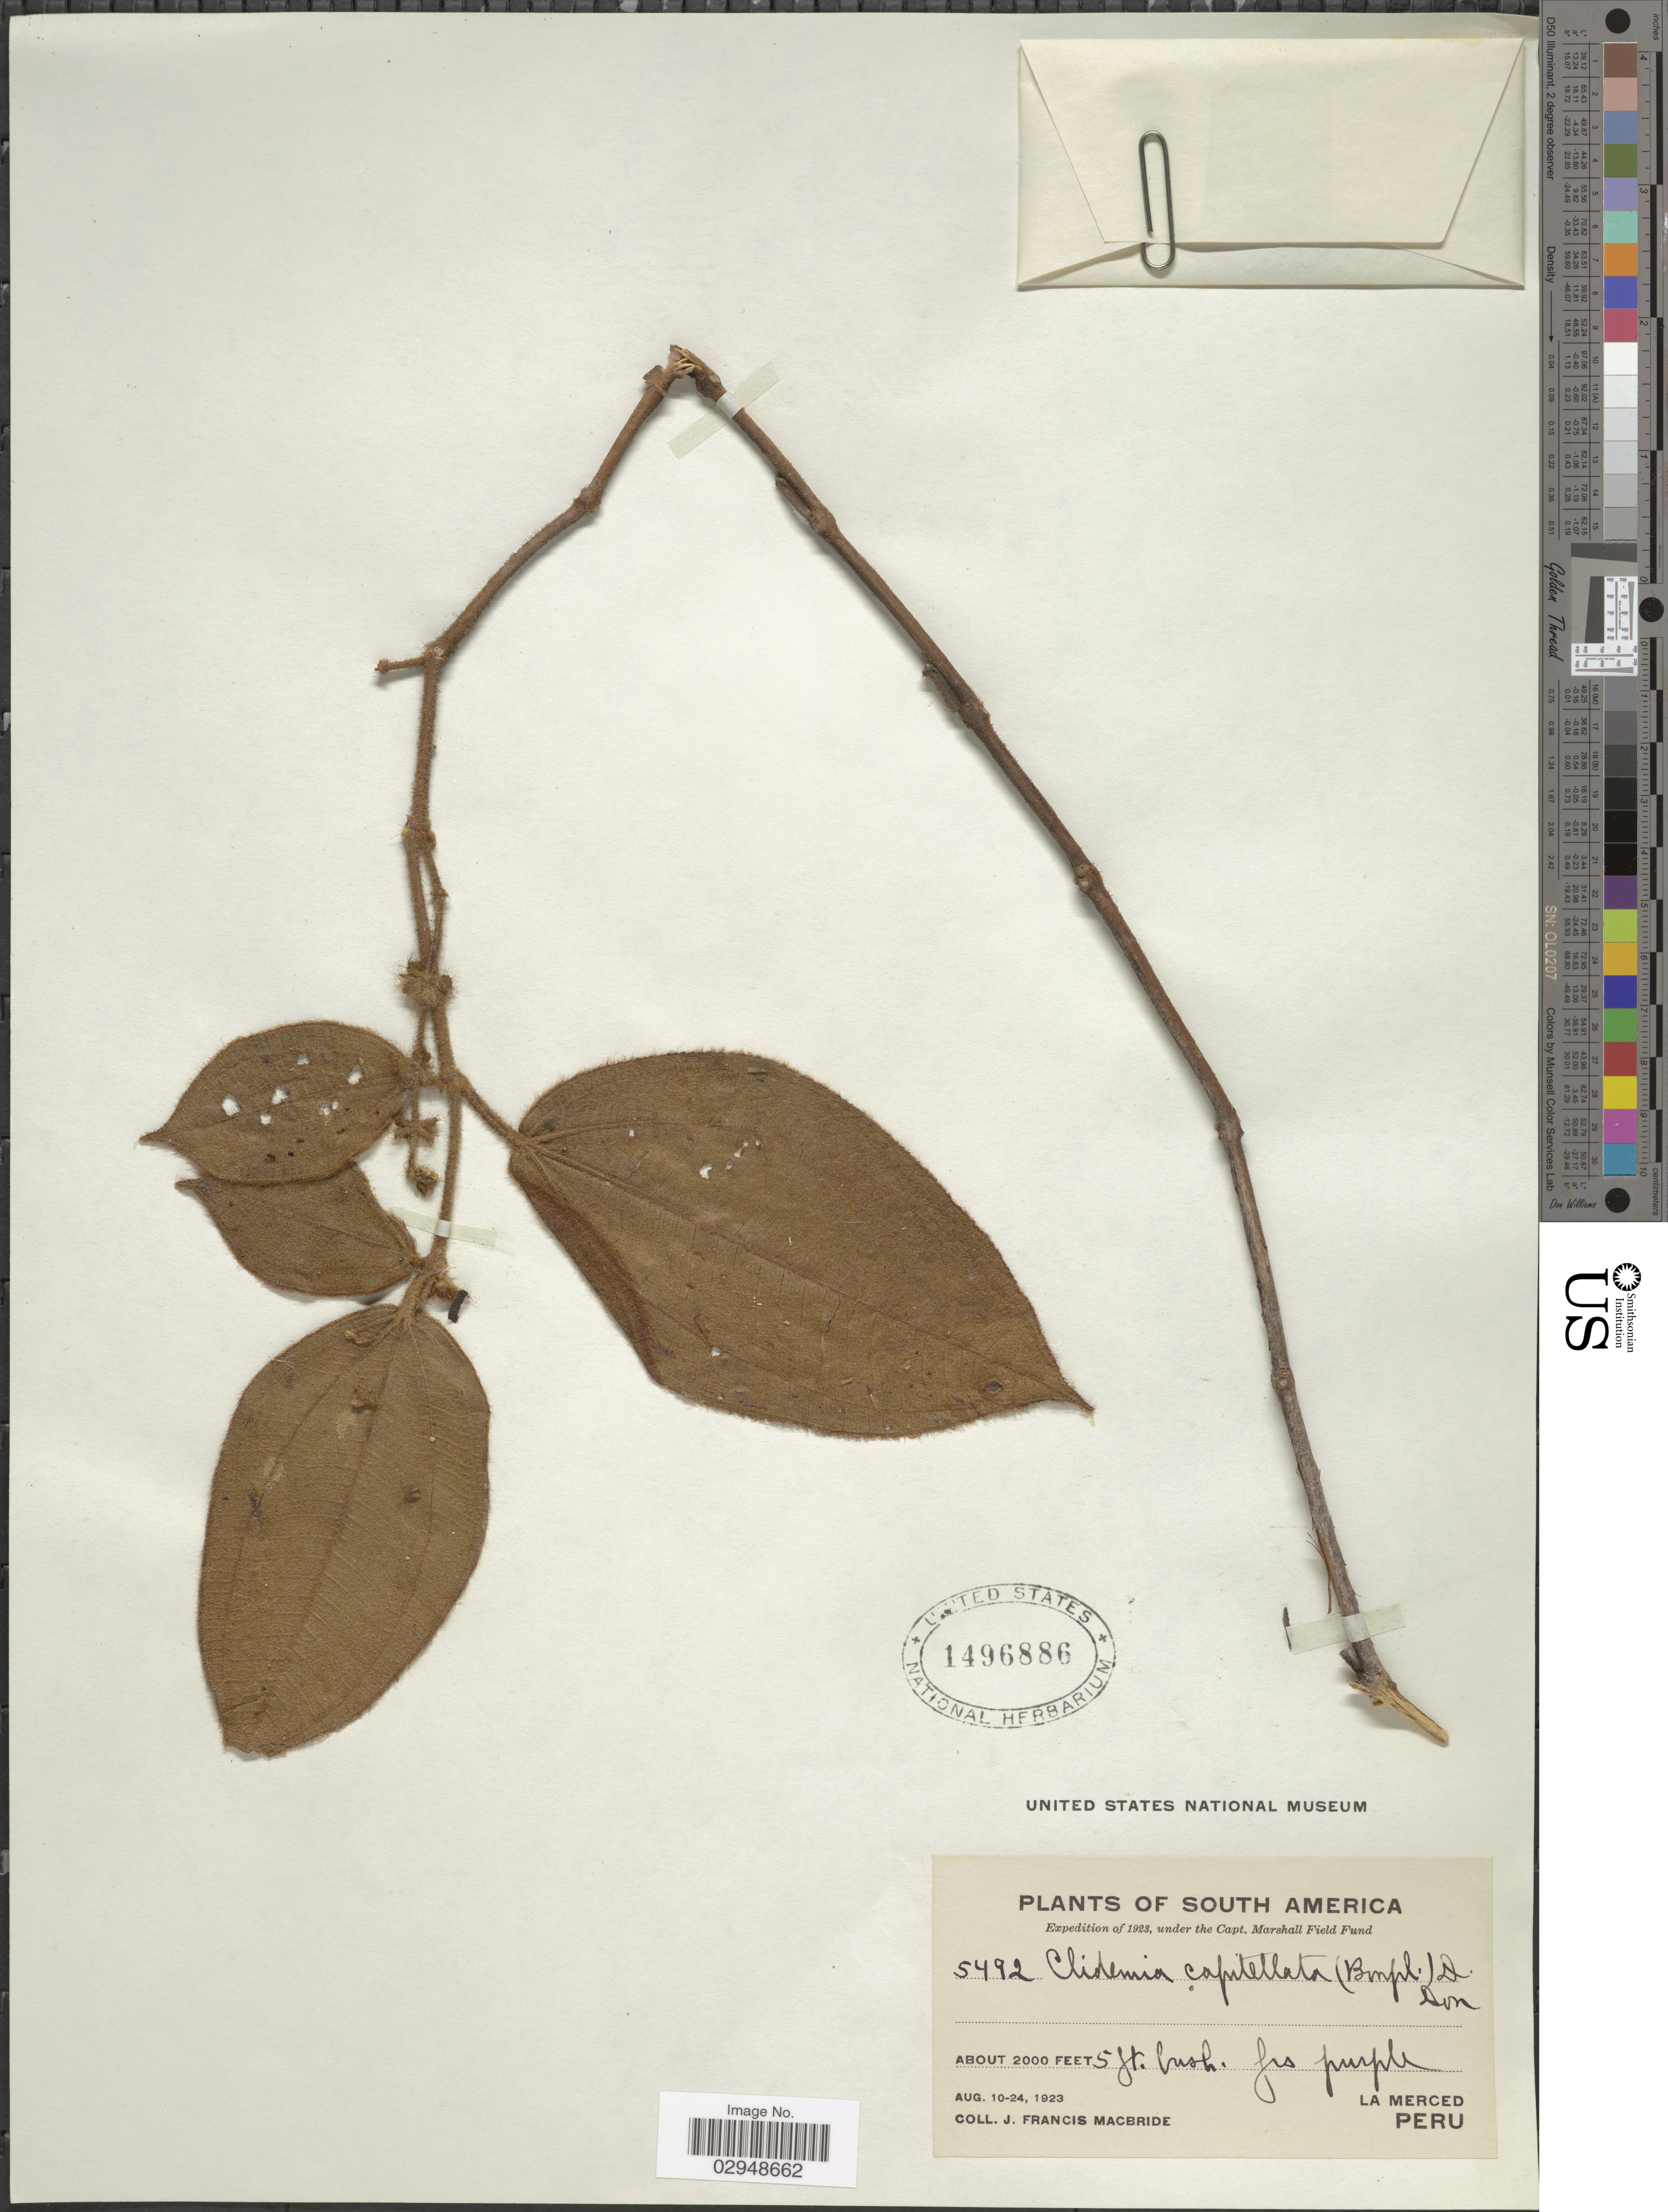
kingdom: Plantae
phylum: Tracheophyta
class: Magnoliopsida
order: Myrtales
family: Melastomataceae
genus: Clidemia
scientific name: Clidemia capitellata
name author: (Bonpl.) D. Don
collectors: J. F. Macbride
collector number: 5492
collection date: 1923-08-10/1923-08-24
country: Peru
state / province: Junín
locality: La Merced.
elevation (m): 610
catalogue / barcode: US 1496886